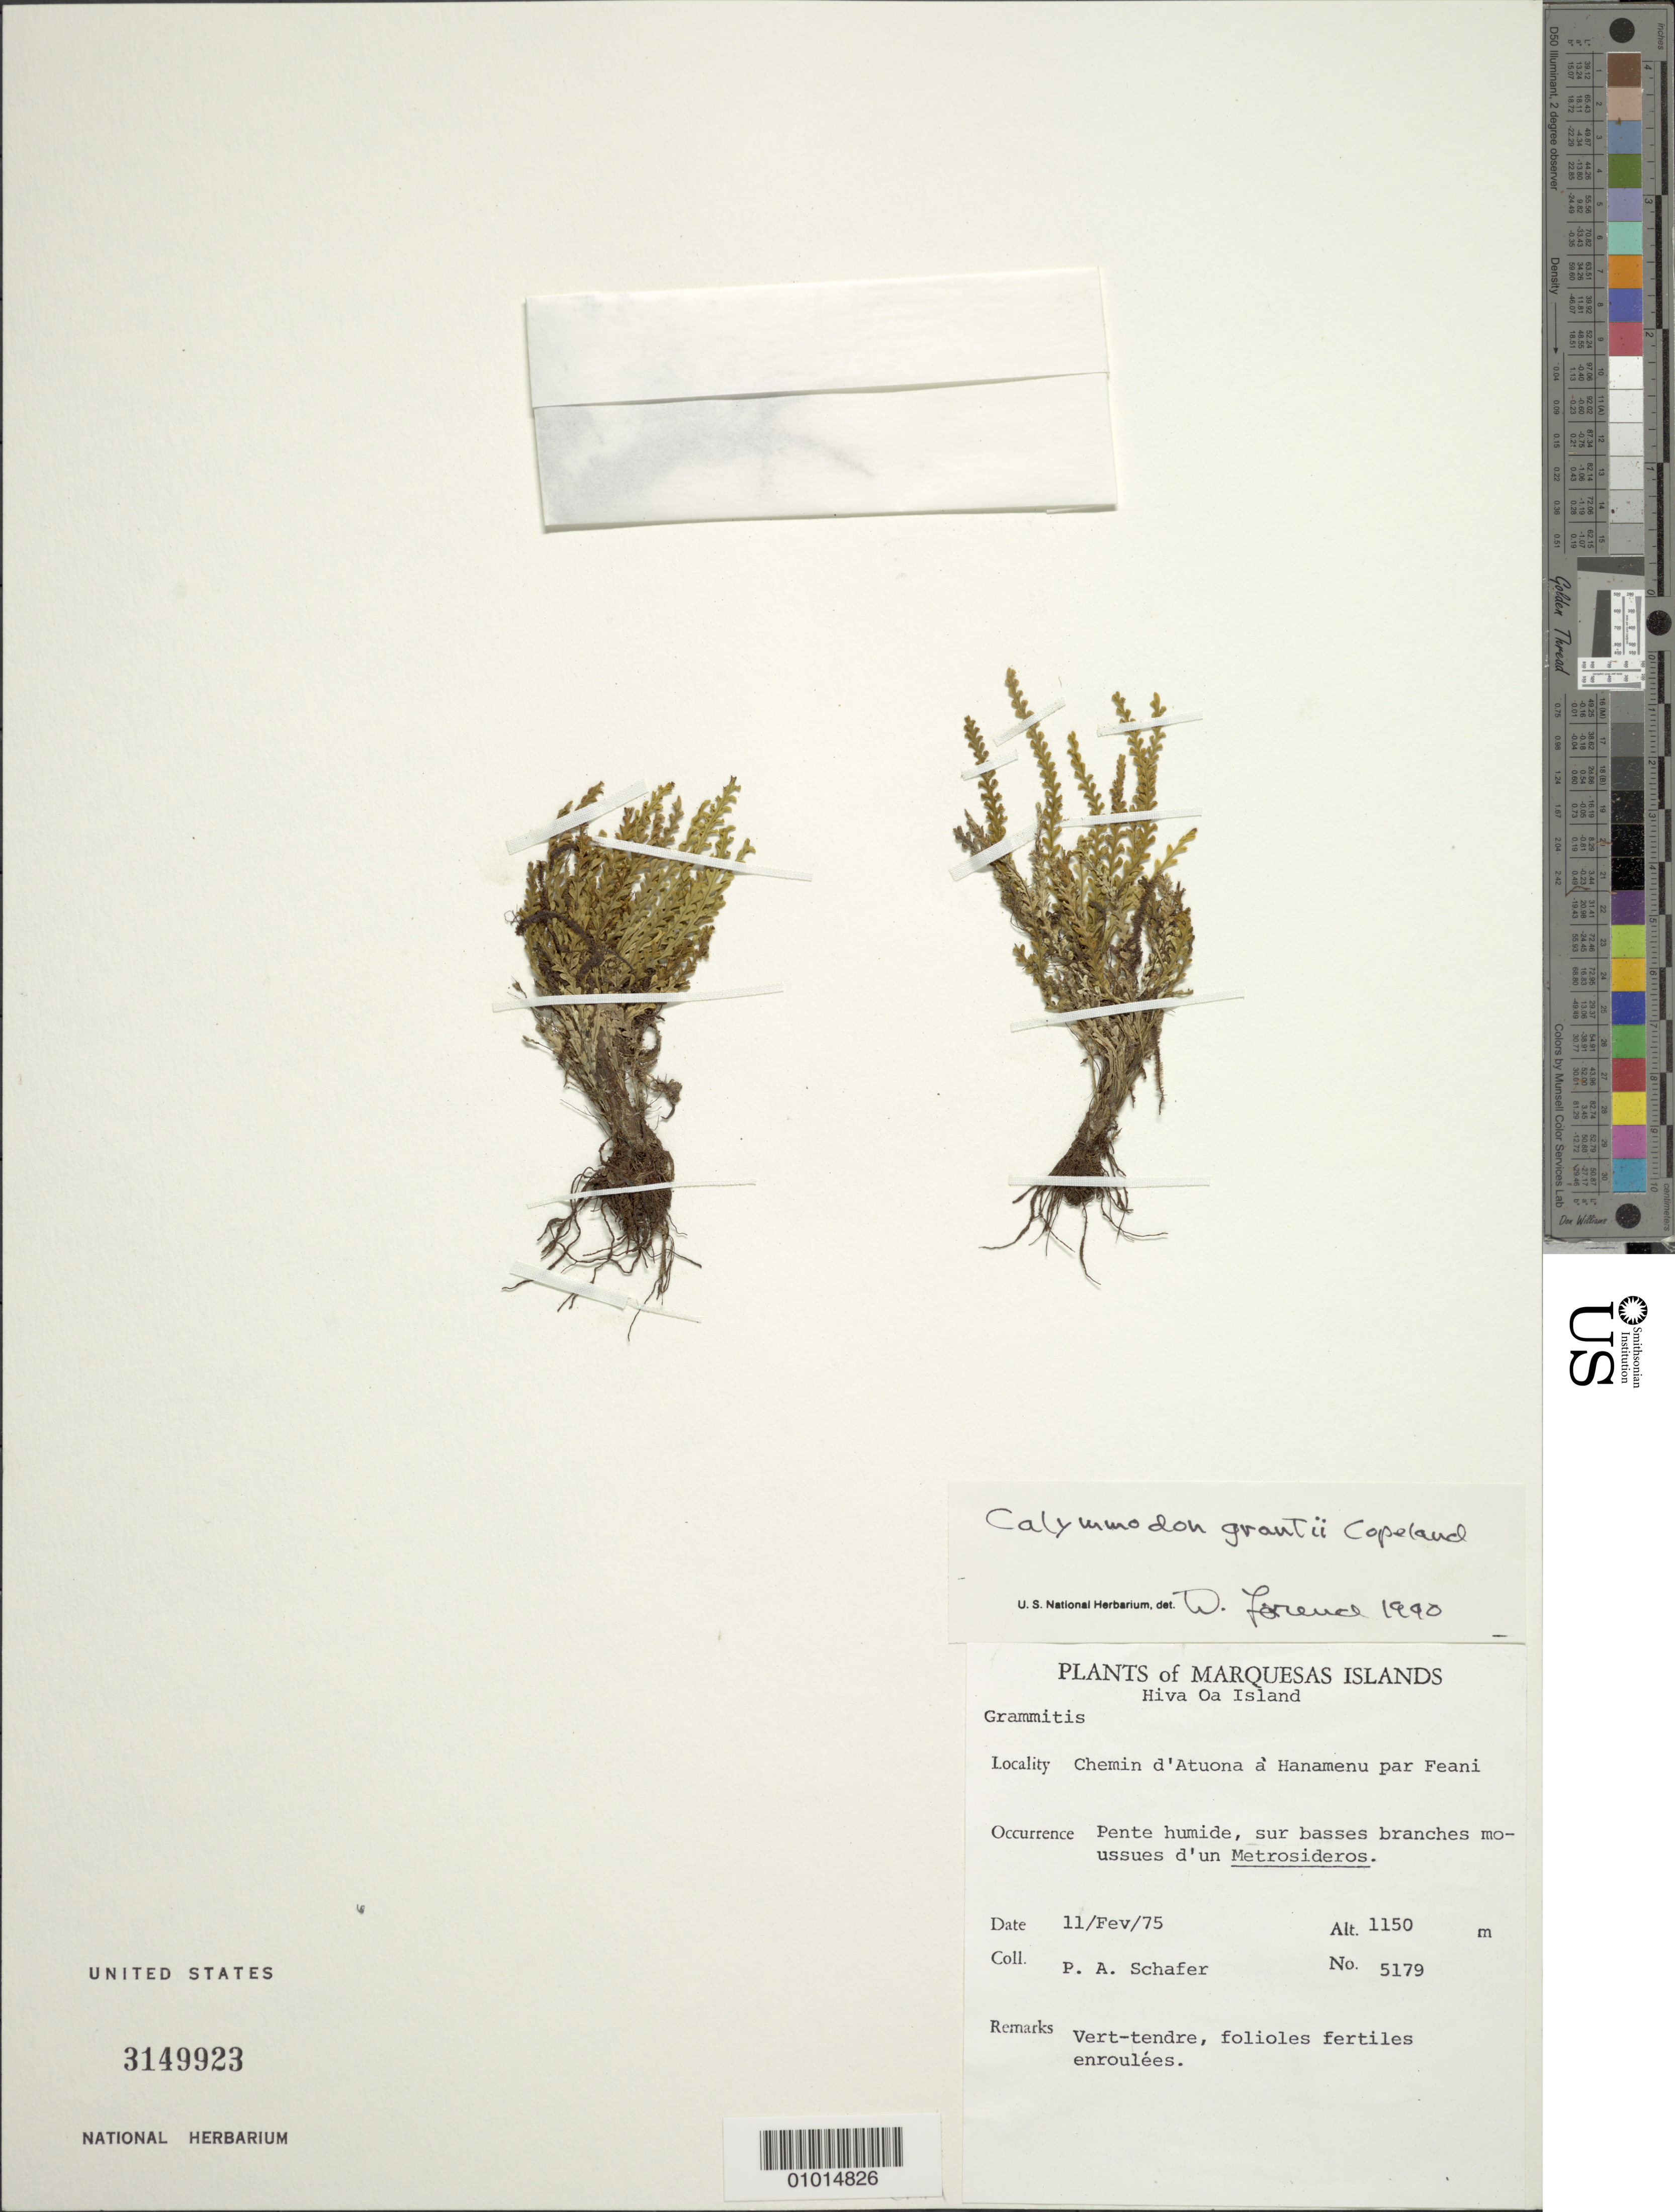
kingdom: Plantae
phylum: Tracheophyta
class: Polypodiopsida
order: Polypodiales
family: Polypodiaceae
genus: Calymmodon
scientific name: Calymmodon grantii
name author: Copel.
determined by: Lorence, David H., (PTBG), National Tropical Botanical Garden (UNITED STATES)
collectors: P. A. Schäfer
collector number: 5179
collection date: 1975-02-11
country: French Polynesia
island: Hiva Oa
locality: Chemin d'Atuona à Hanamenu par Feani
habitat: Pente humide, sur basses branches moussues d'un Metrosideros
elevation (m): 1150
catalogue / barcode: US 3149923